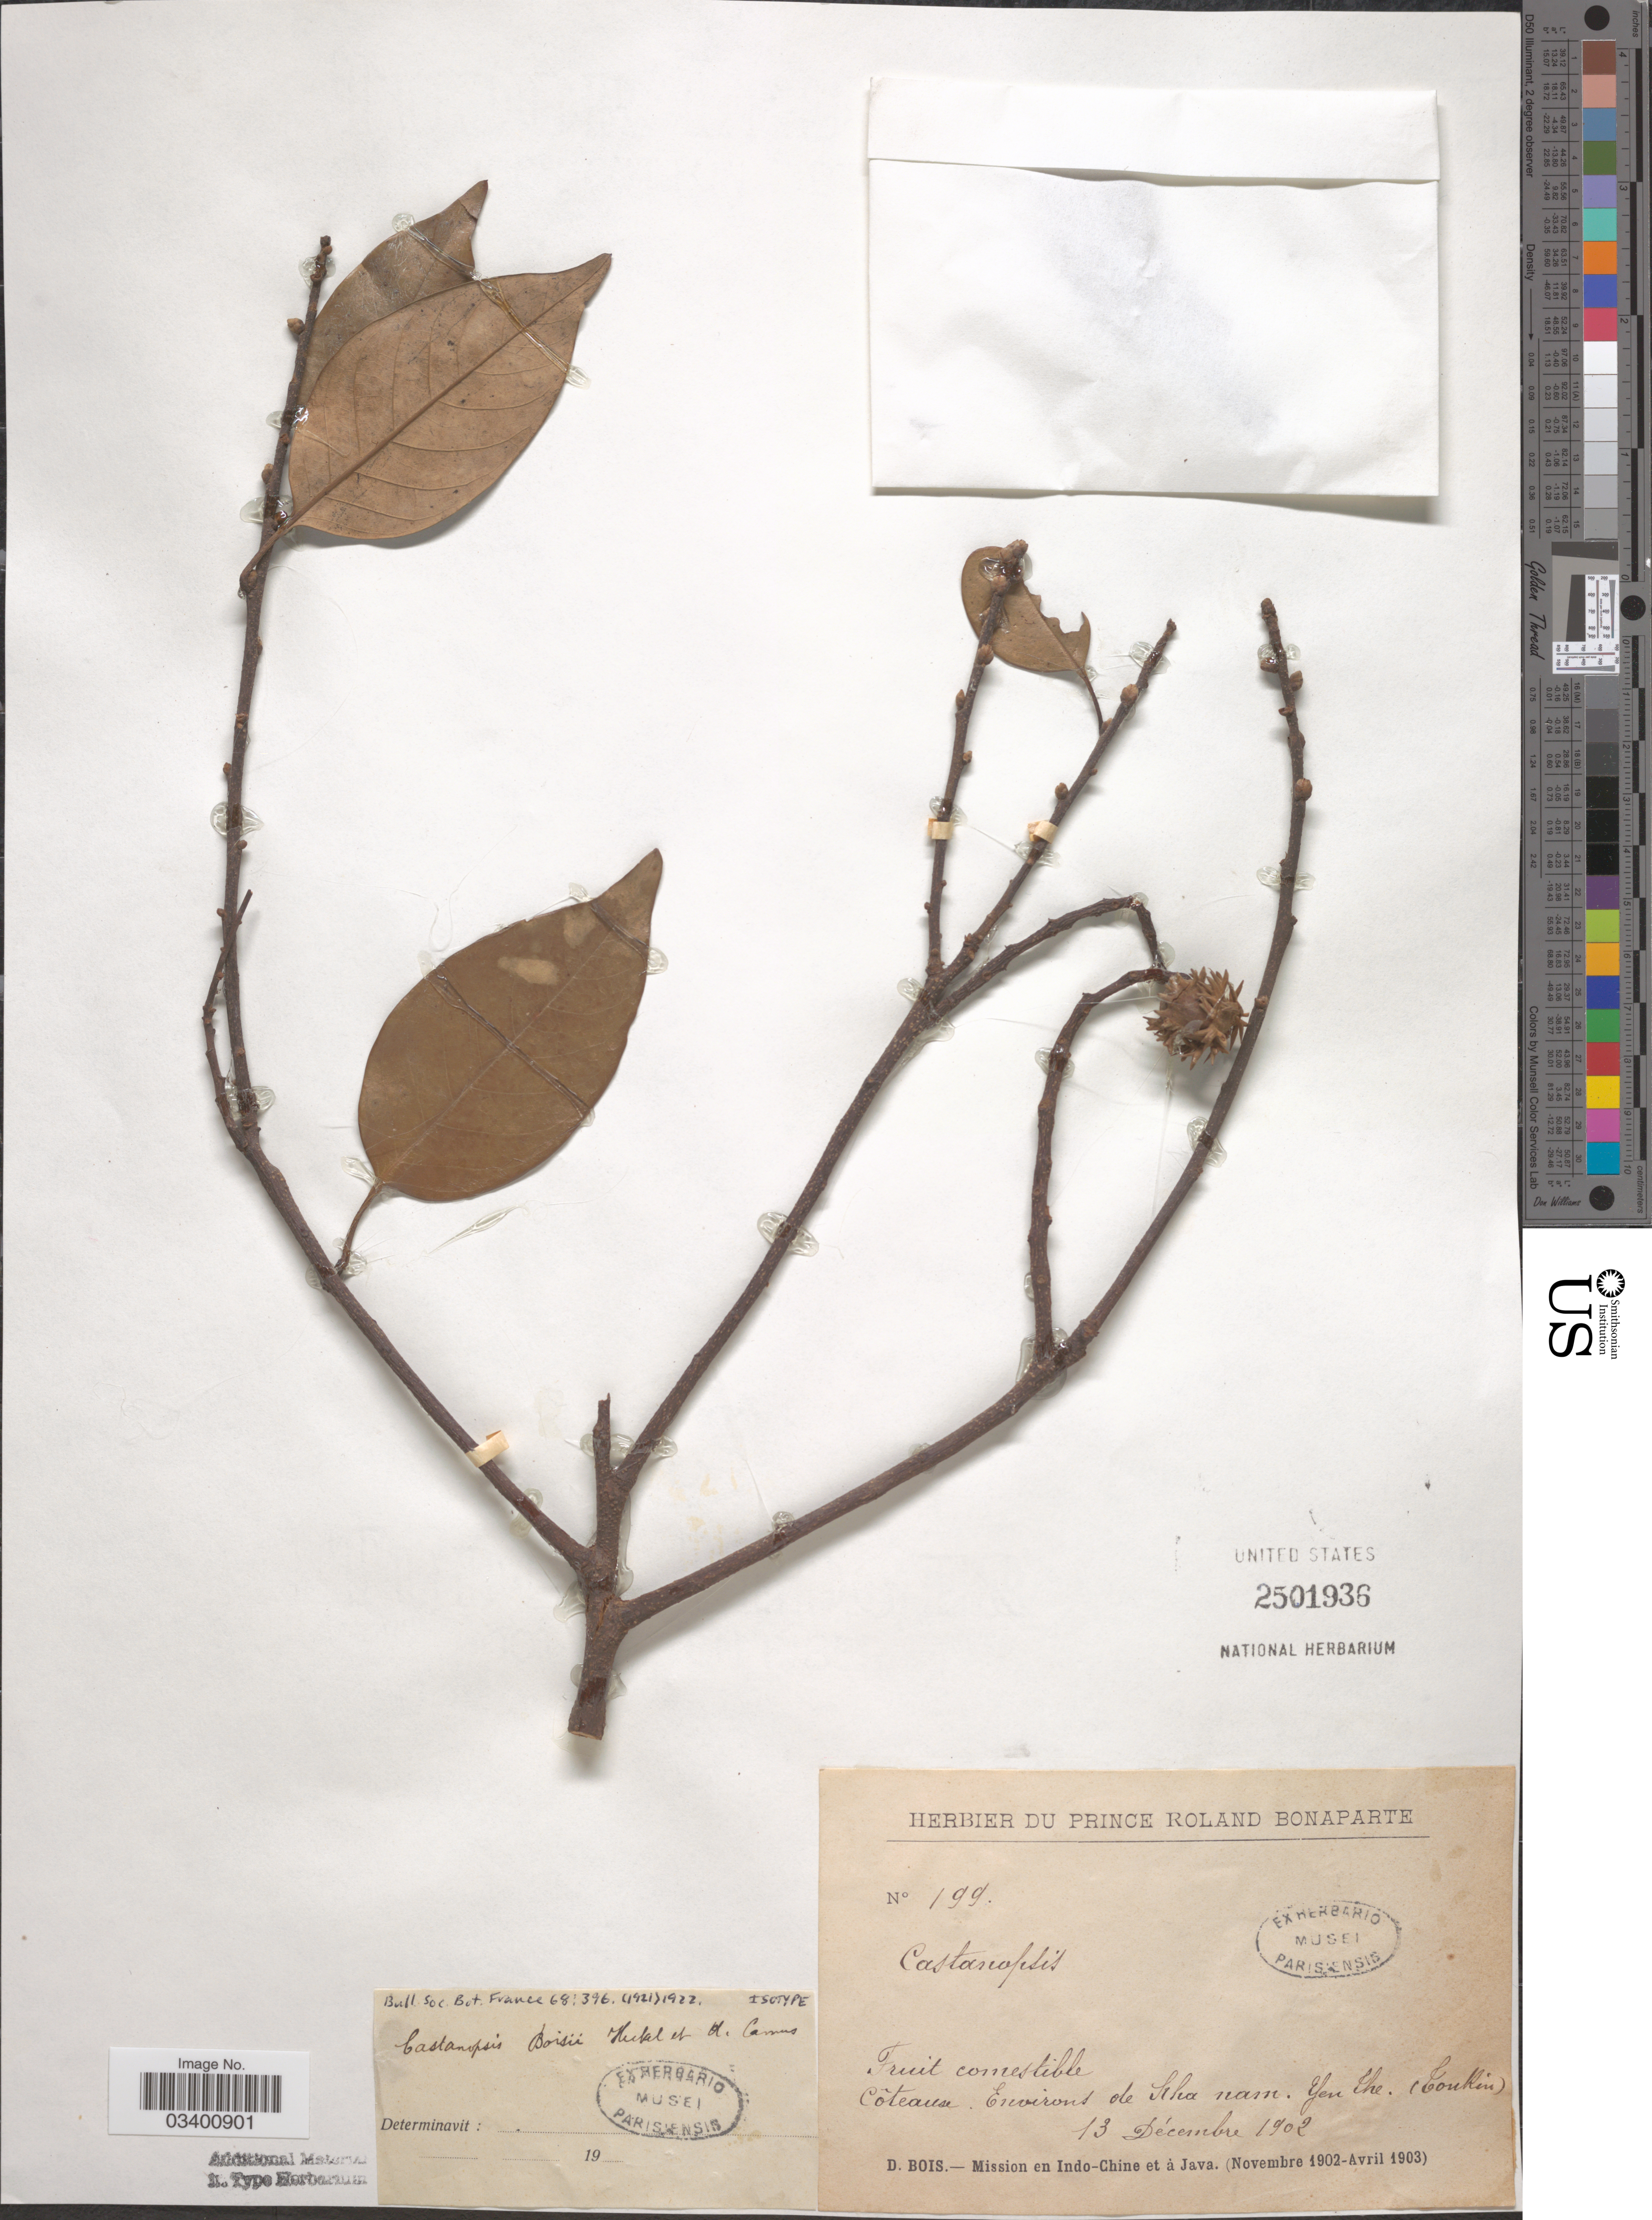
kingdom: Plantae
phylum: Tracheophyta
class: Magnoliopsida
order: Fagales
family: Fagaceae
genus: Castanopsis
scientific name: Castanopsis boisii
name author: Hickel & A. Camus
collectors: D. Bois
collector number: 199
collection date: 1902-12-13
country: Vietnam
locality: Côteaux. Environs de Kha nam. Yen the (Tonkin).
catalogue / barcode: US 2501936